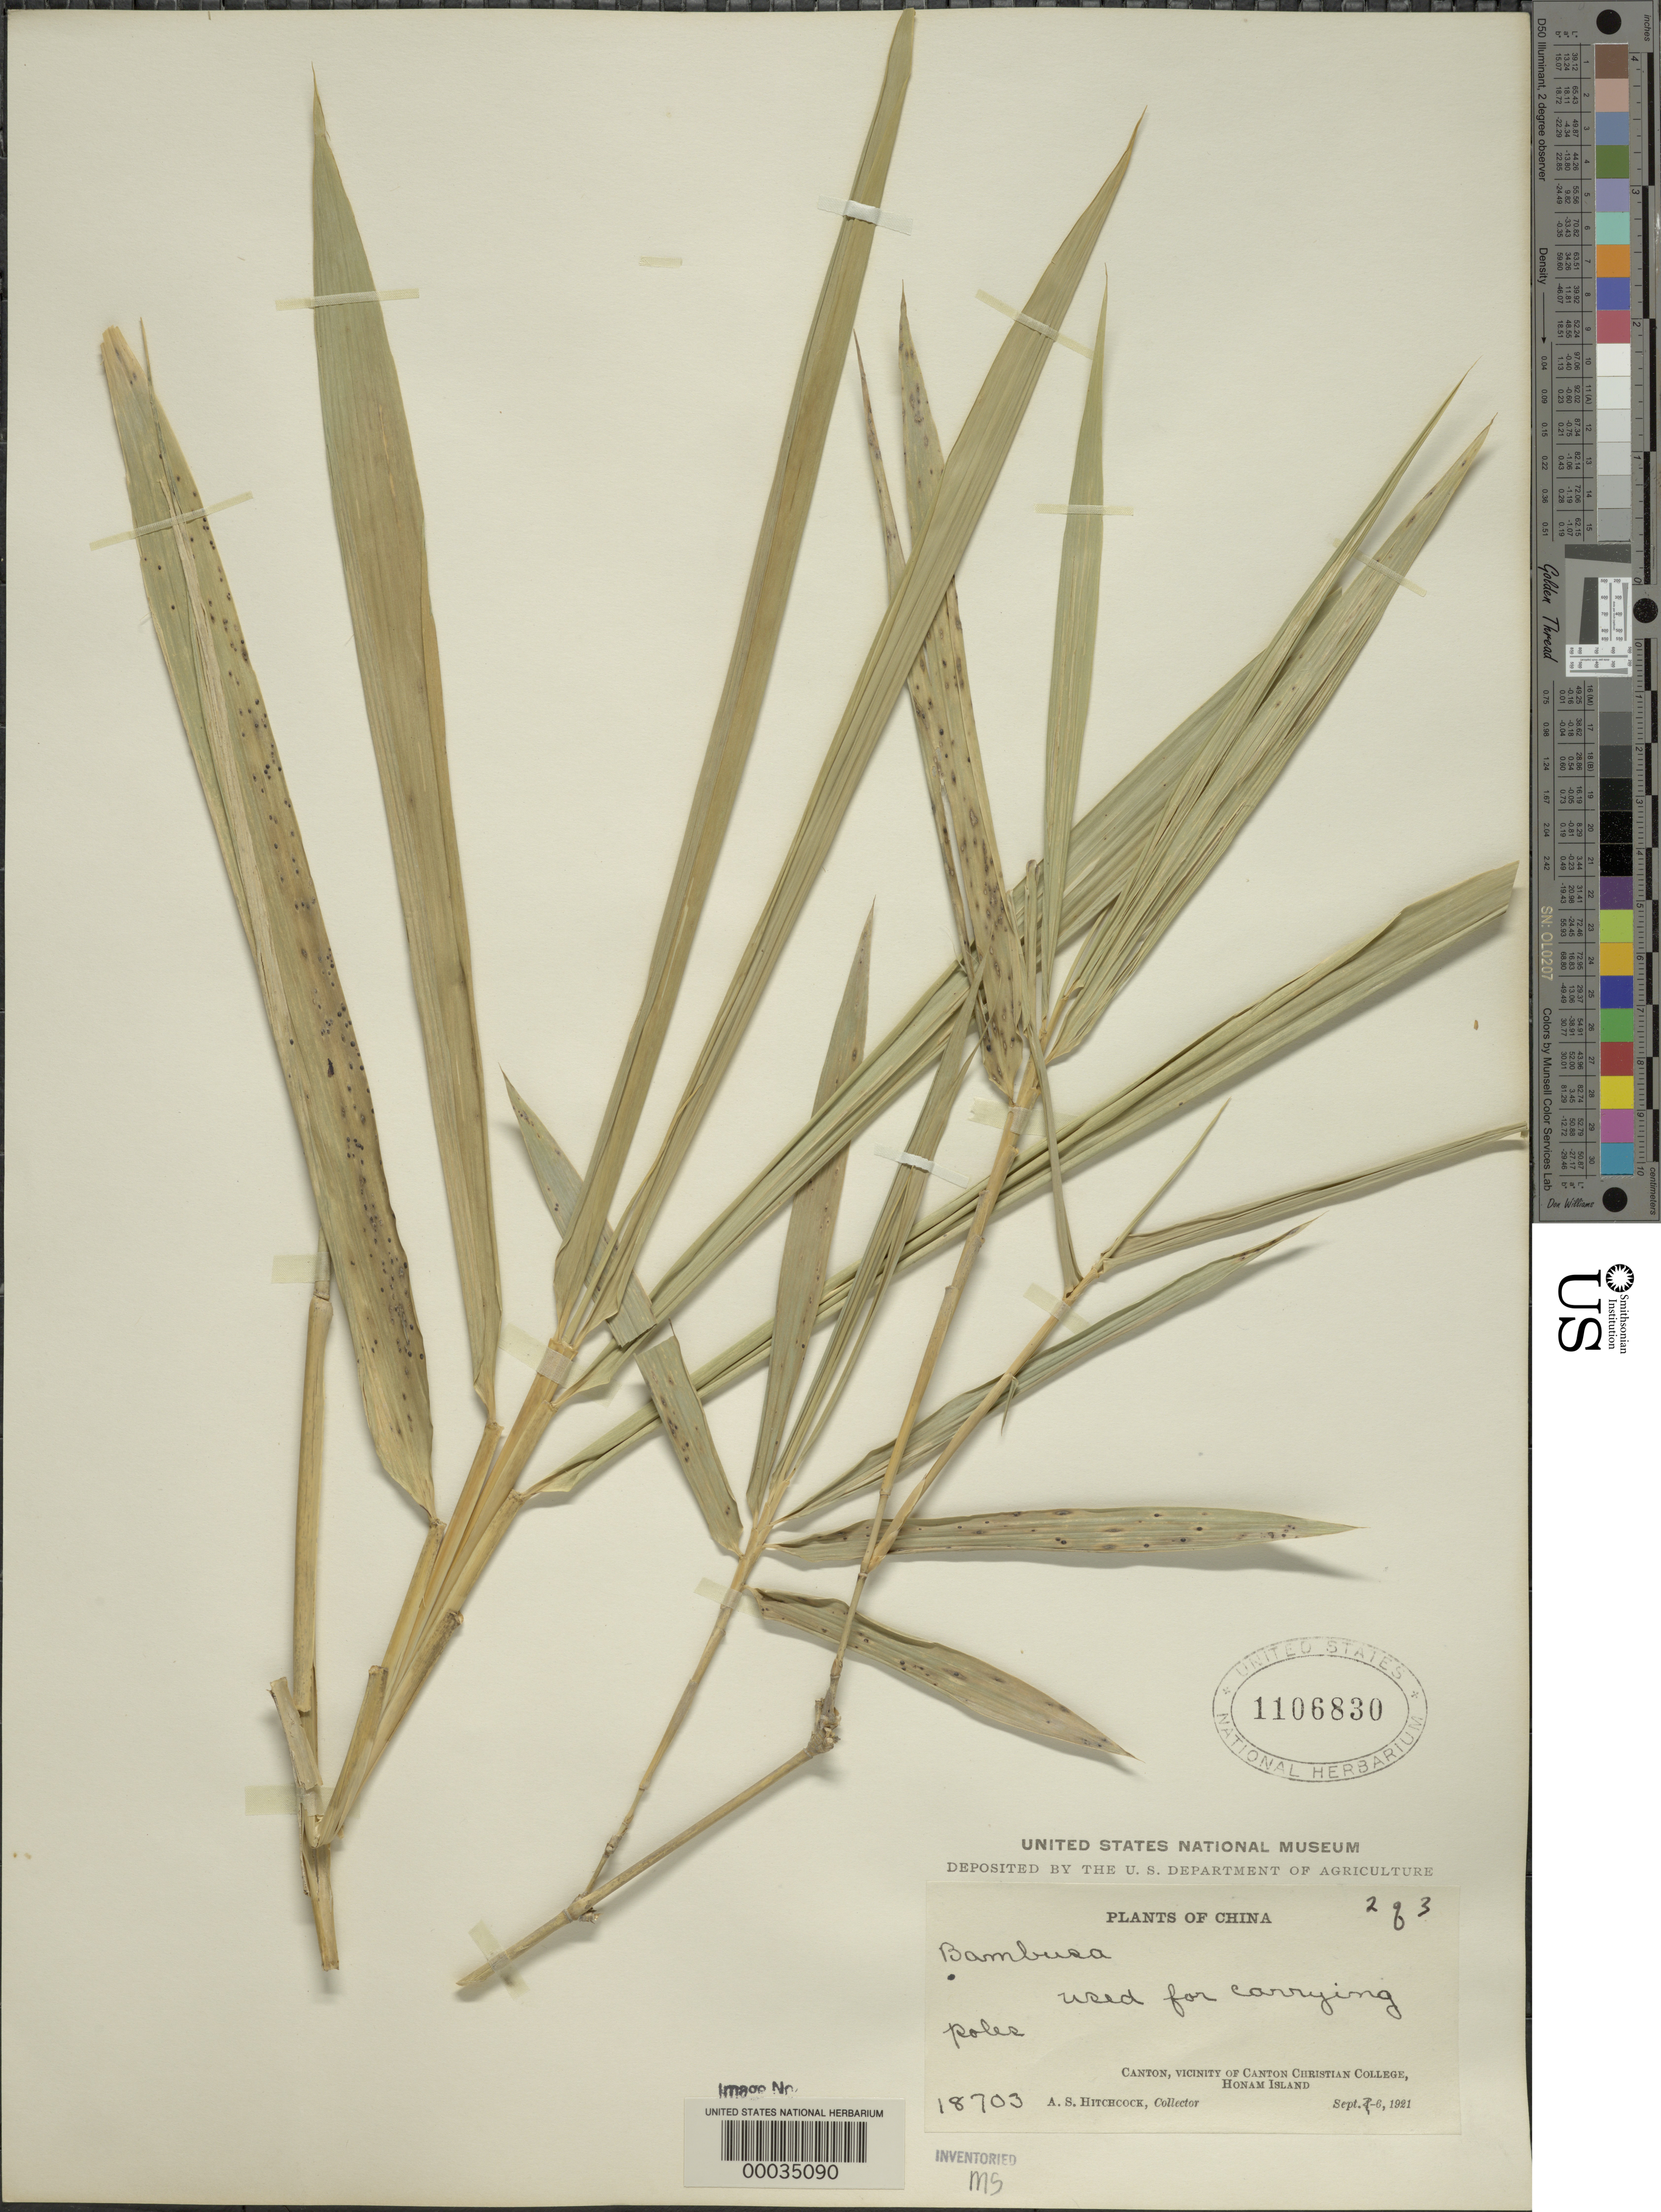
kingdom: Plantae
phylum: Tracheophyta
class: Liliopsida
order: Poales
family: Poaceae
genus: Bambusa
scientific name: Bambusa vulgaris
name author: Schrad. ex J.C. Wendl.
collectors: A. S. Hitchcock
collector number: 18703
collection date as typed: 07 Sep 1921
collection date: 1921-09-07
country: China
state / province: Guangdong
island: Honam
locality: Canton, honam isl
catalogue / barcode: US 1106830